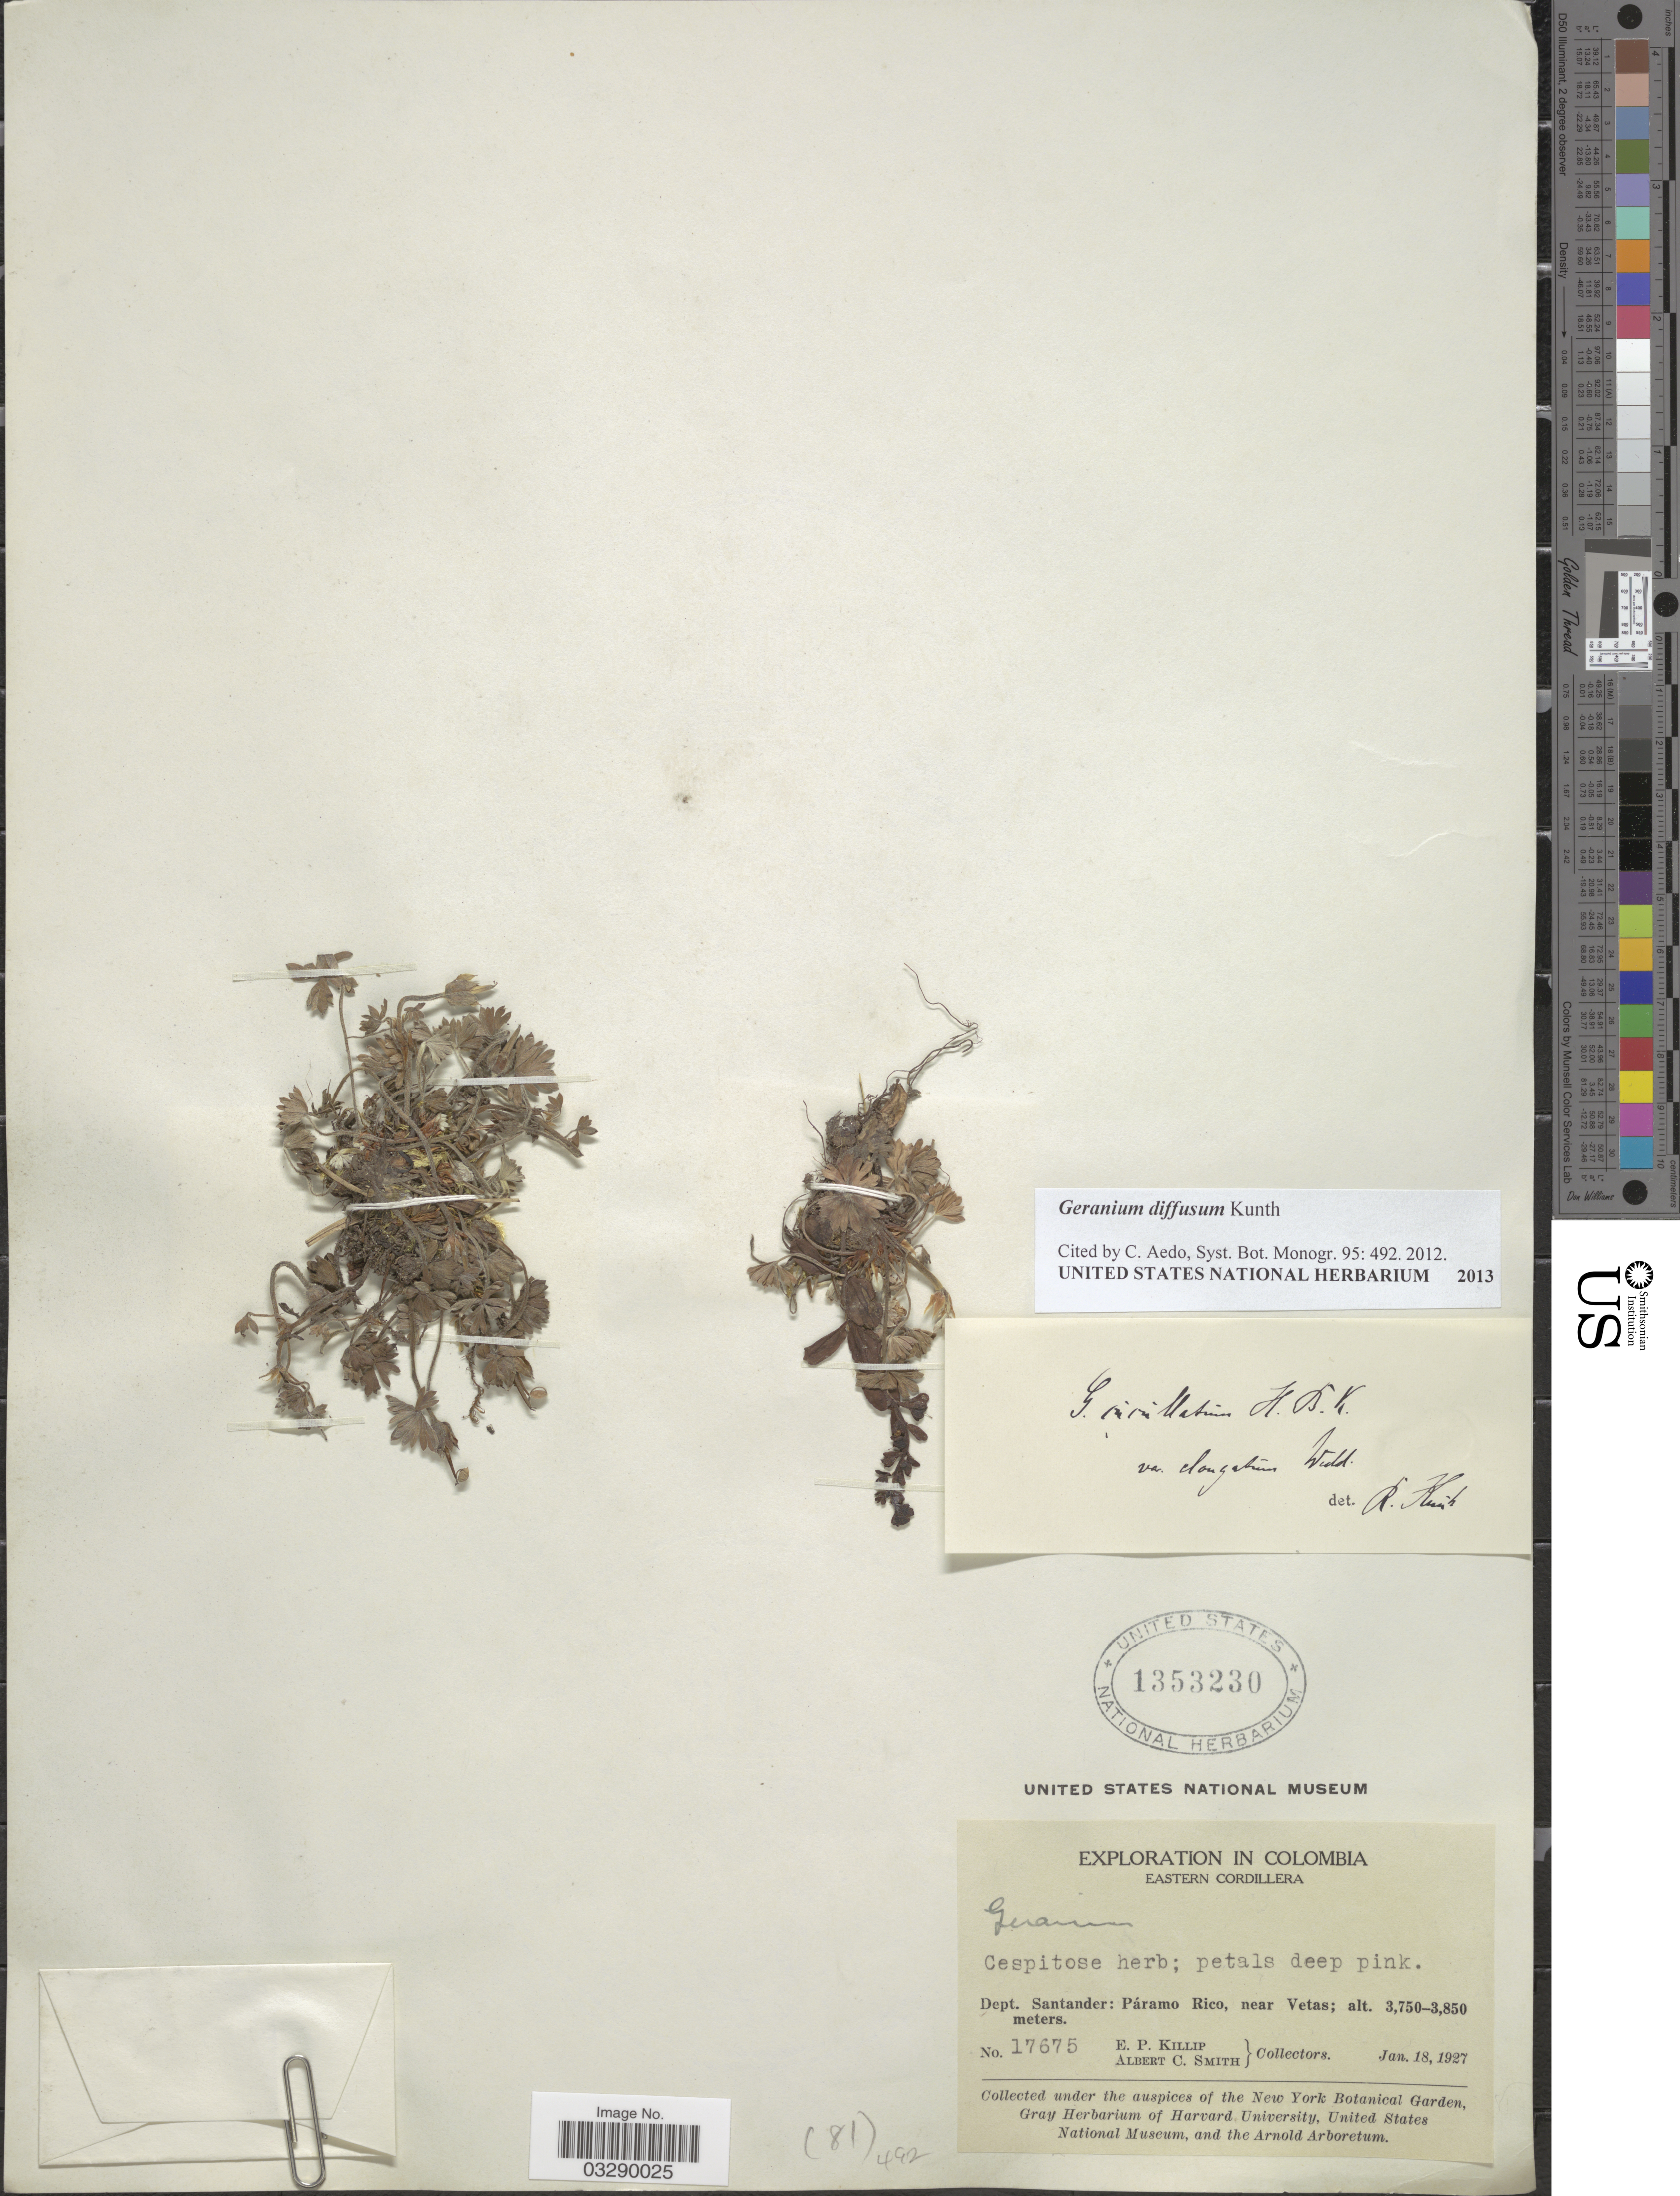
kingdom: Plantae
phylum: Tracheophyta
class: Magnoliopsida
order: Geraniales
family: Geraniaceae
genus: Geranium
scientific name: Geranium diffusum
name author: Kunth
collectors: E. P. Killip & A. C. Smith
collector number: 17675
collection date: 1927-01-18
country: Colombia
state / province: Santander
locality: Eastern Cordillera. Dept. Santander: Páramo Rico, near Vetas.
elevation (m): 3750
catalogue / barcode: US 1353230